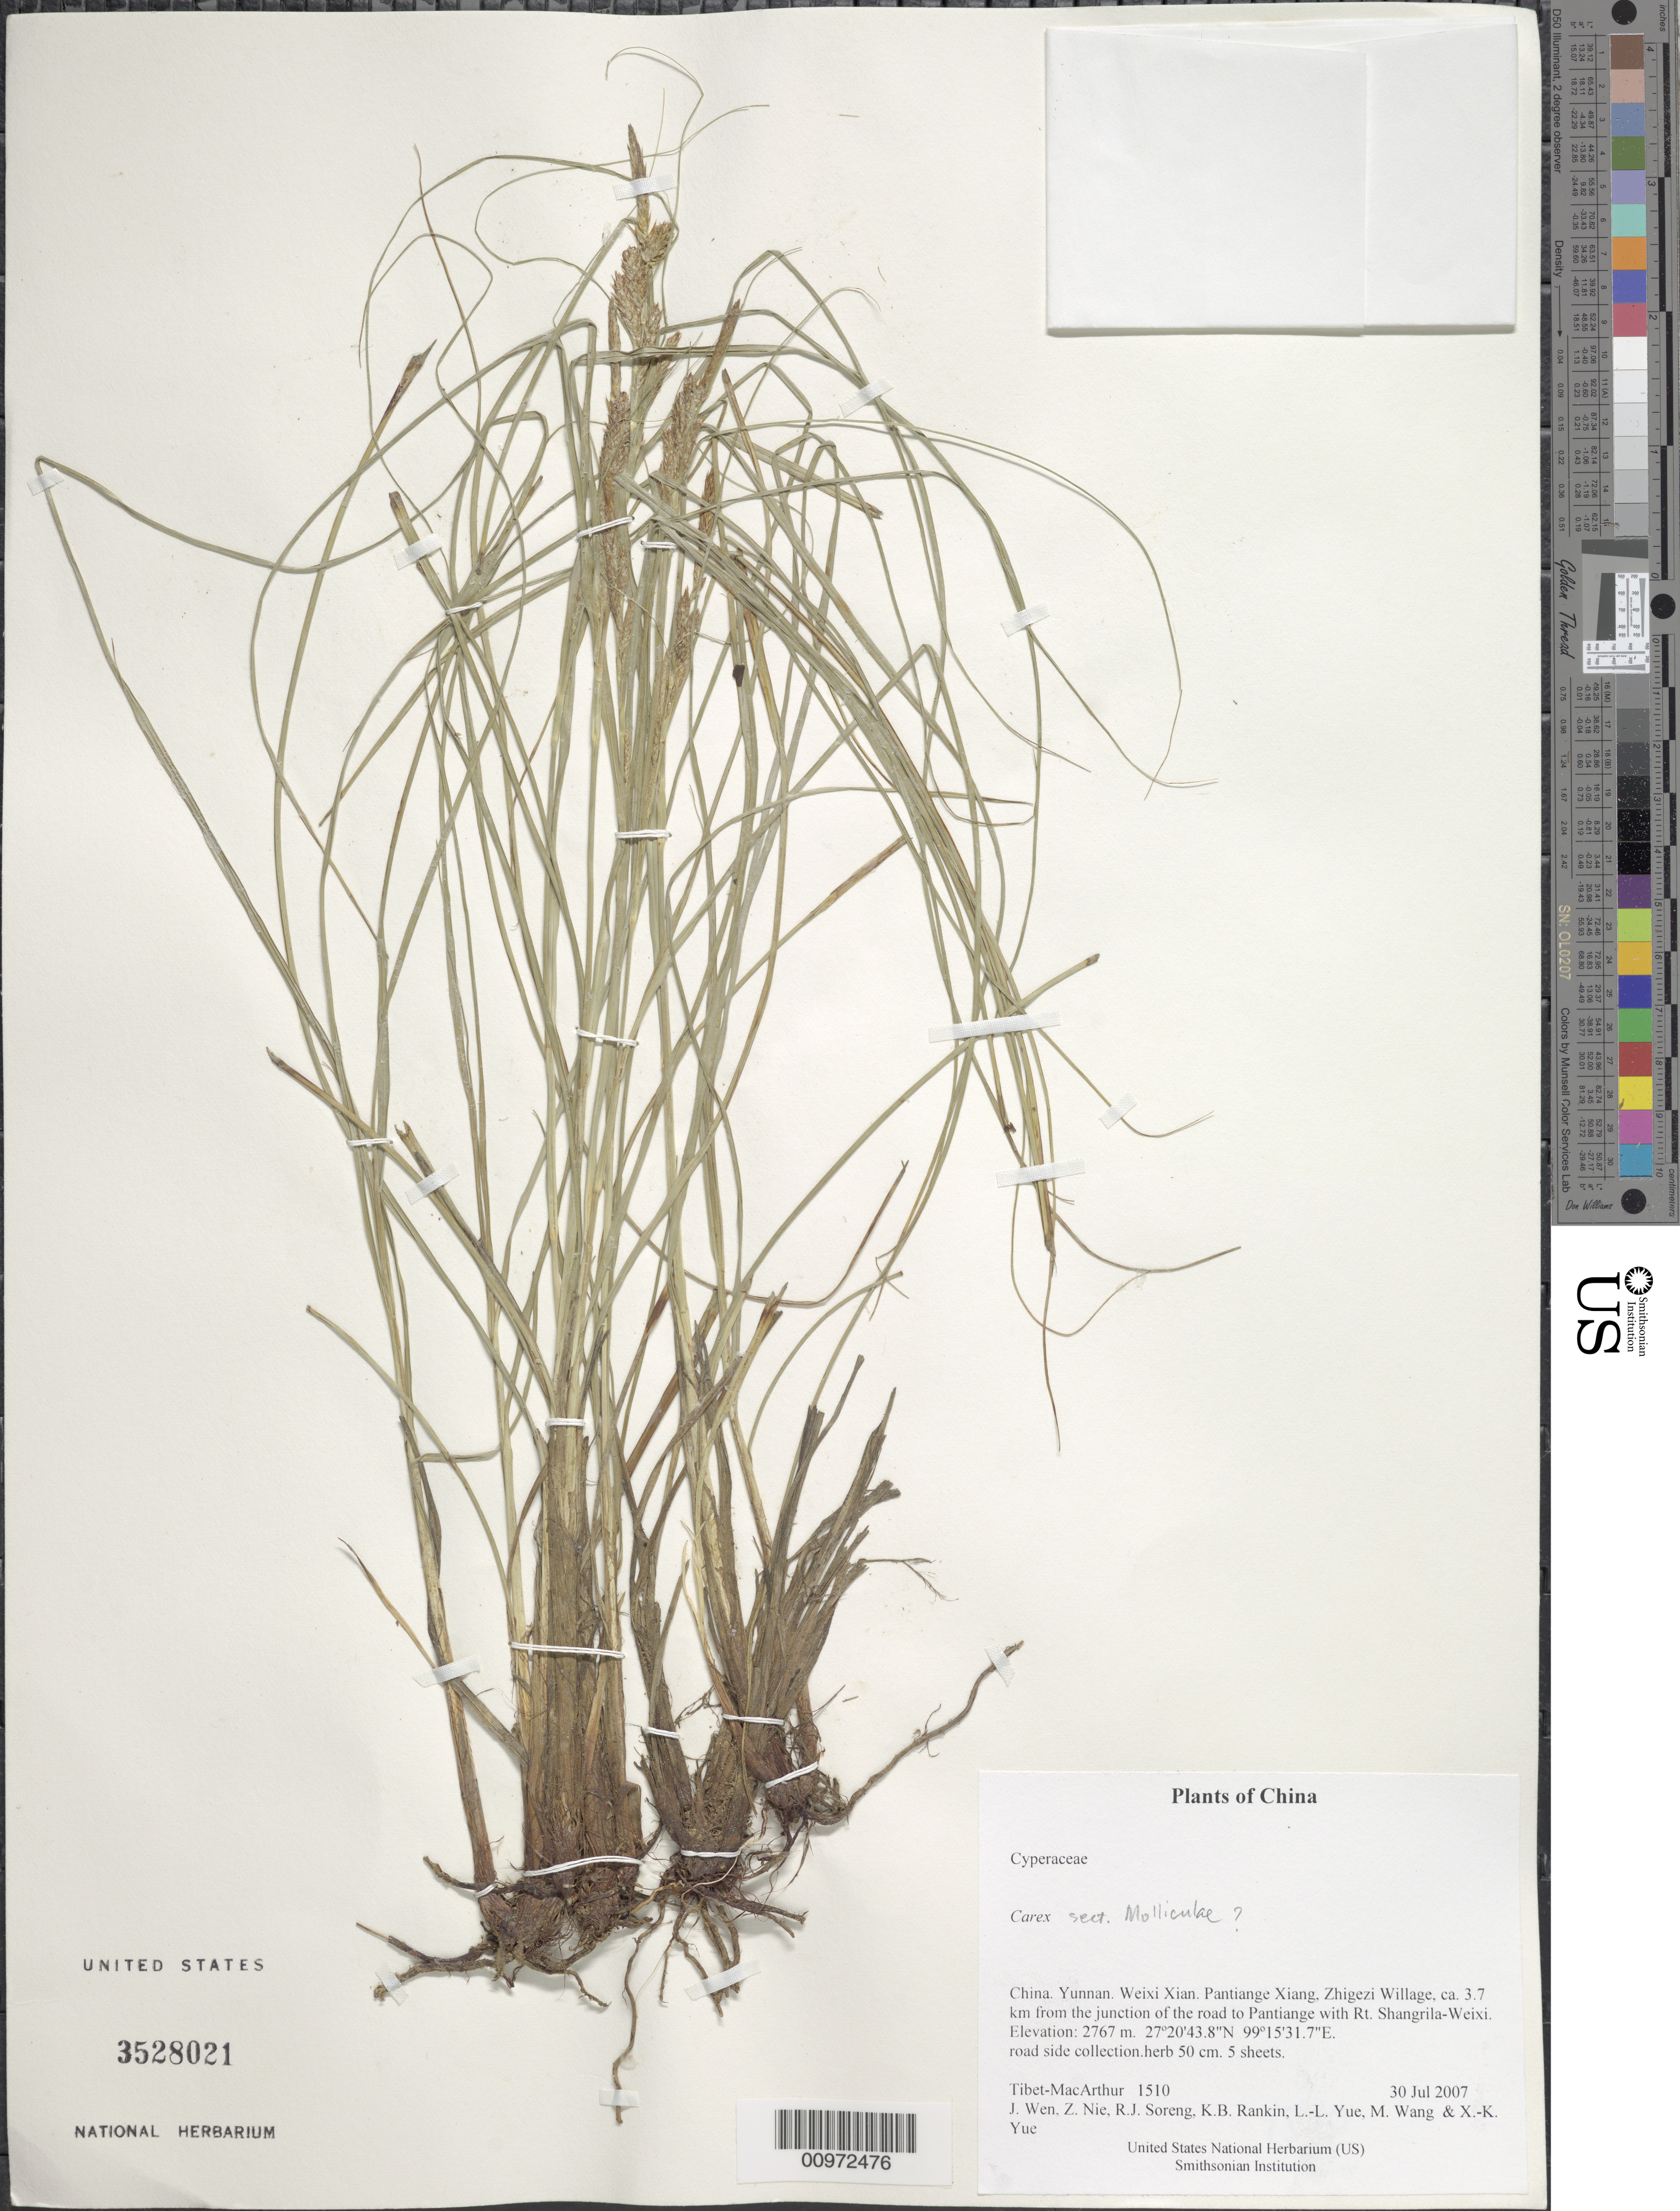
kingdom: Plantae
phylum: Tracheophyta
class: Liliopsida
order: Poales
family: Cyperaceae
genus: Carex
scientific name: Carex sp.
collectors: Tibet-MacArthur, J. Wen, Z. Nie, R. J. Soreng, K. Rankin, L. Yue, M. Wang & X. Yue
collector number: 1510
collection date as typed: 30 Jul 2007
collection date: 2007-07-30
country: China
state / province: Yunnan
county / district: Weixi Xian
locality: Pantiange Xiang, Zhigezi Willage, ca. 3.7 km from the junction of the road to Pantiange with Rt. Shangrila-Weixi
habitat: Road side collection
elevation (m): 2767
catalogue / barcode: US 3528021